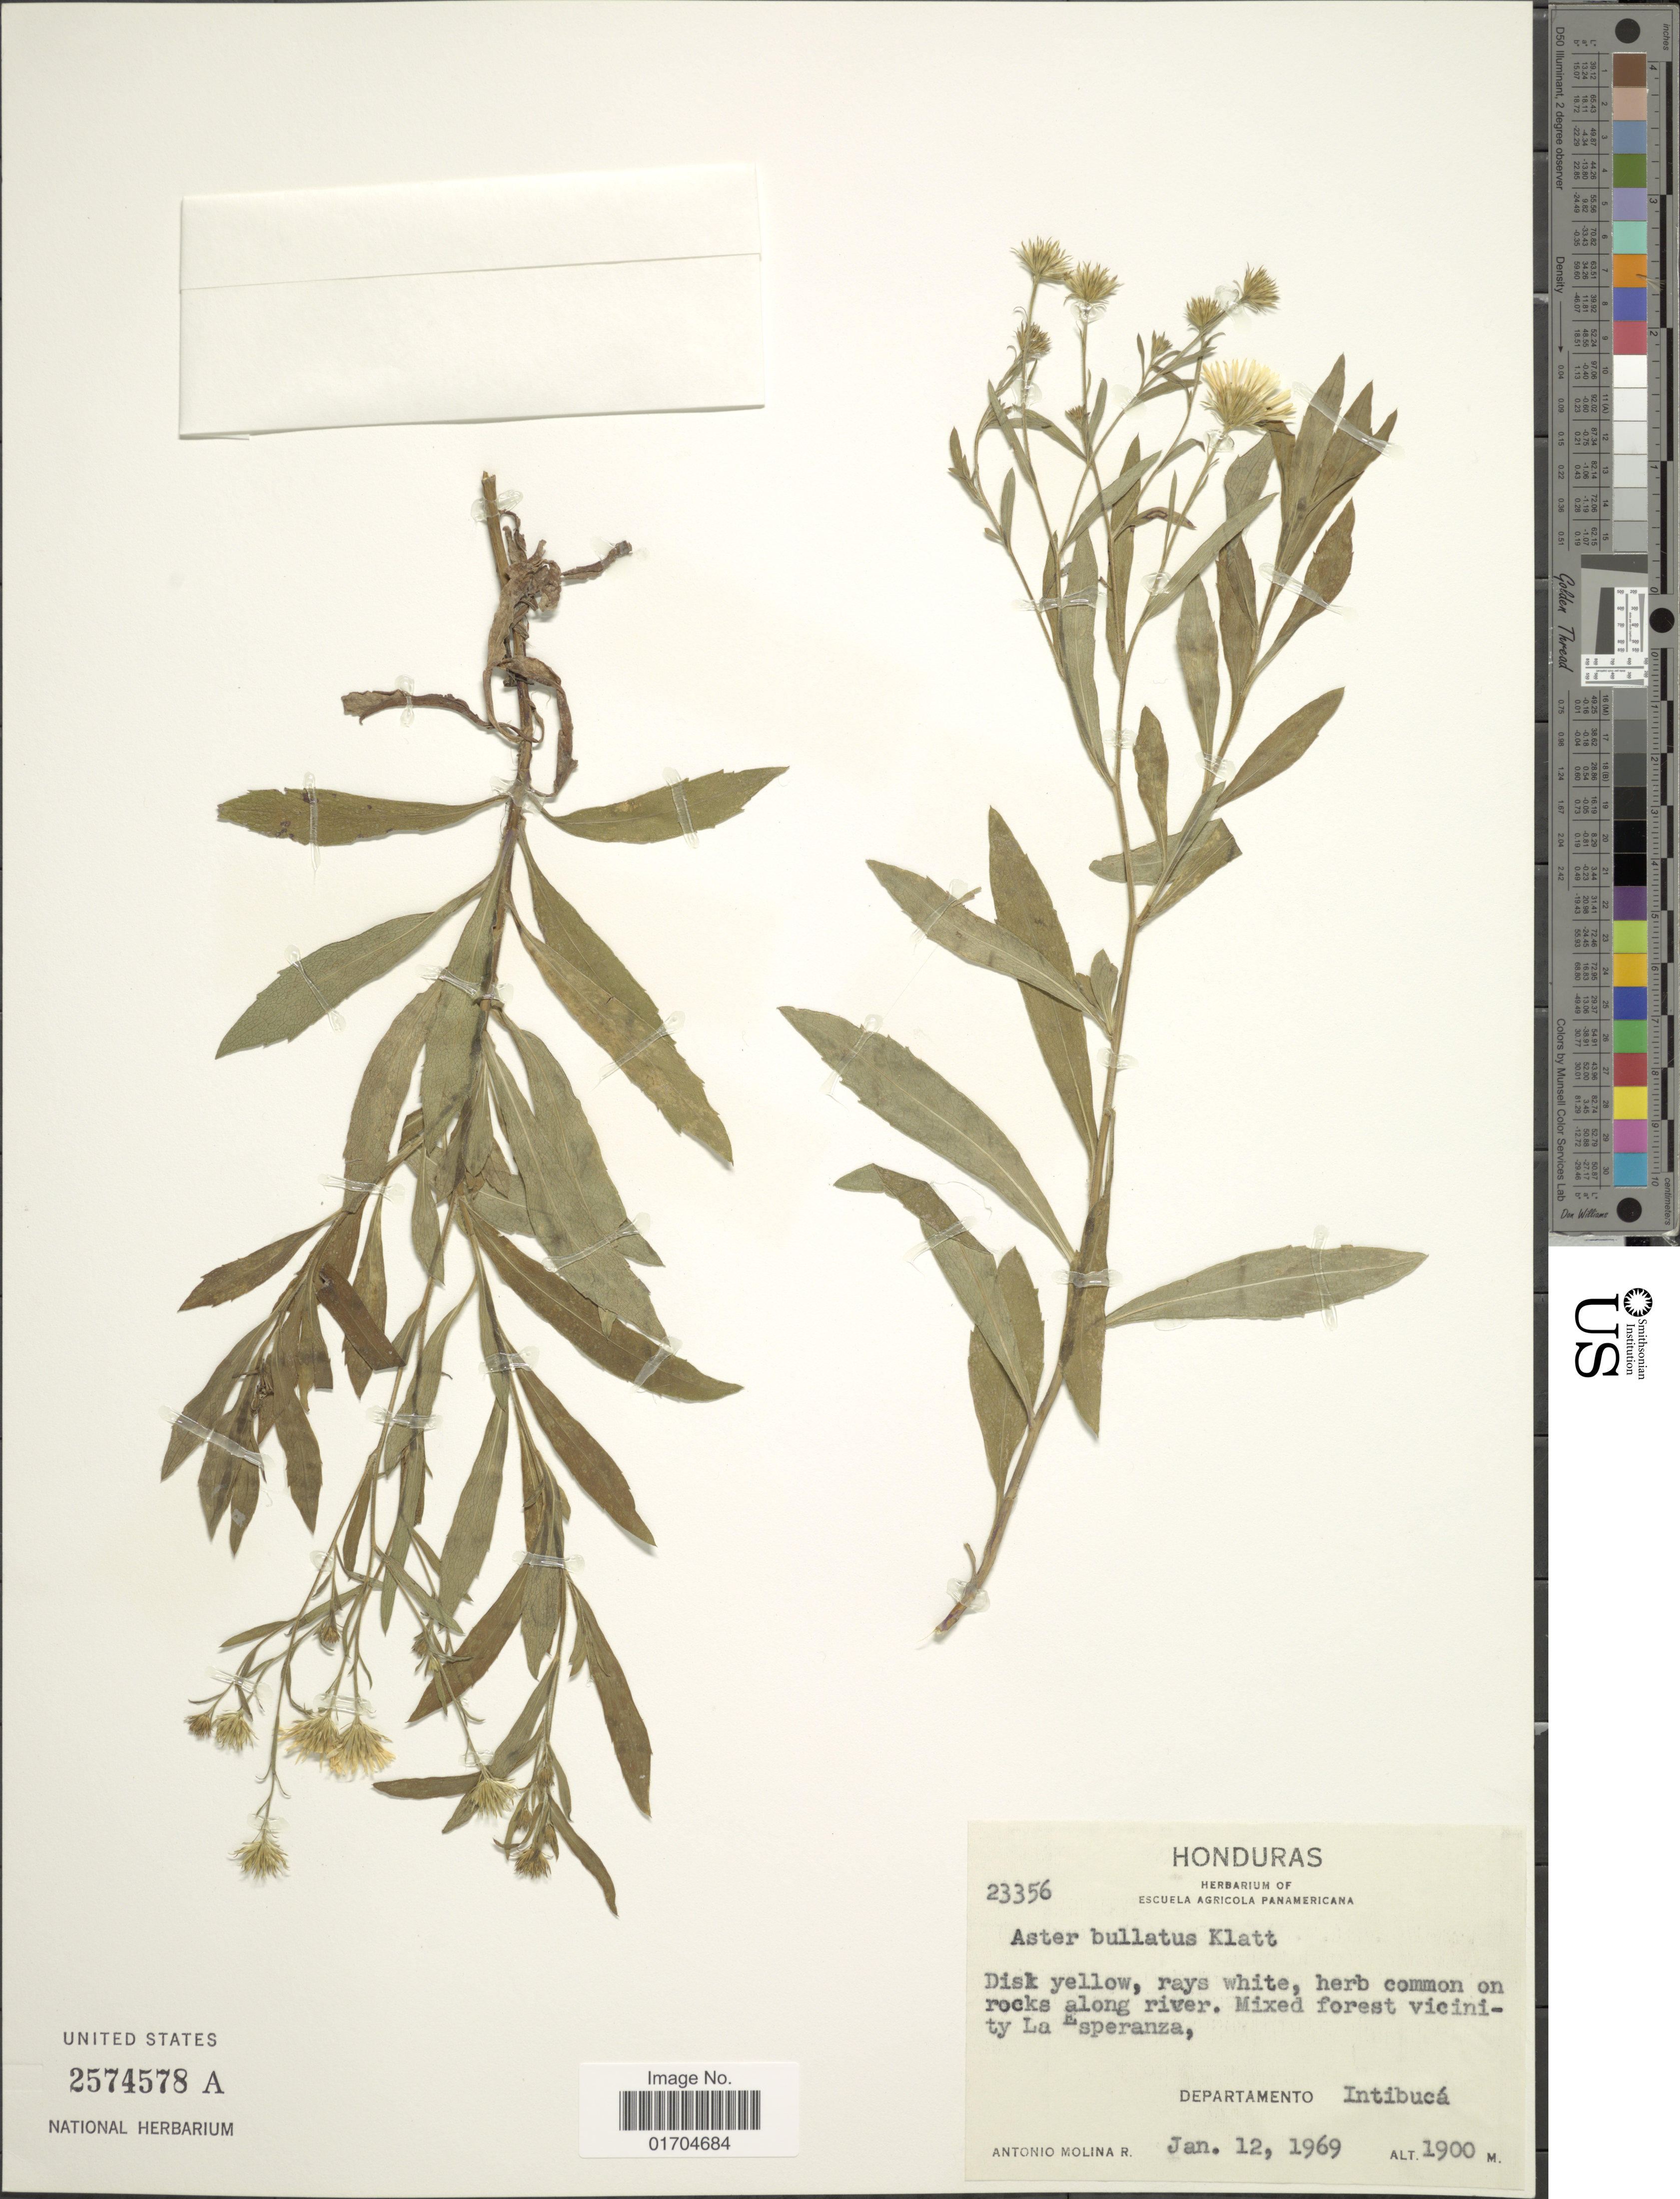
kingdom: Plantae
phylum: Tracheophyta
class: Magnoliopsida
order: Asterales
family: Asteraceae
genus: Symphyotrichum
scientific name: Symphyotrichum bullatum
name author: (Klatt) G.L. Nesom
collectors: A. Molina R.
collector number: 23356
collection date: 1969-01-12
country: Honduras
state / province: Intibuca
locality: Vicinity La Esperanza, Departamento Intibuca.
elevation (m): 1900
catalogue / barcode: US 2574578A